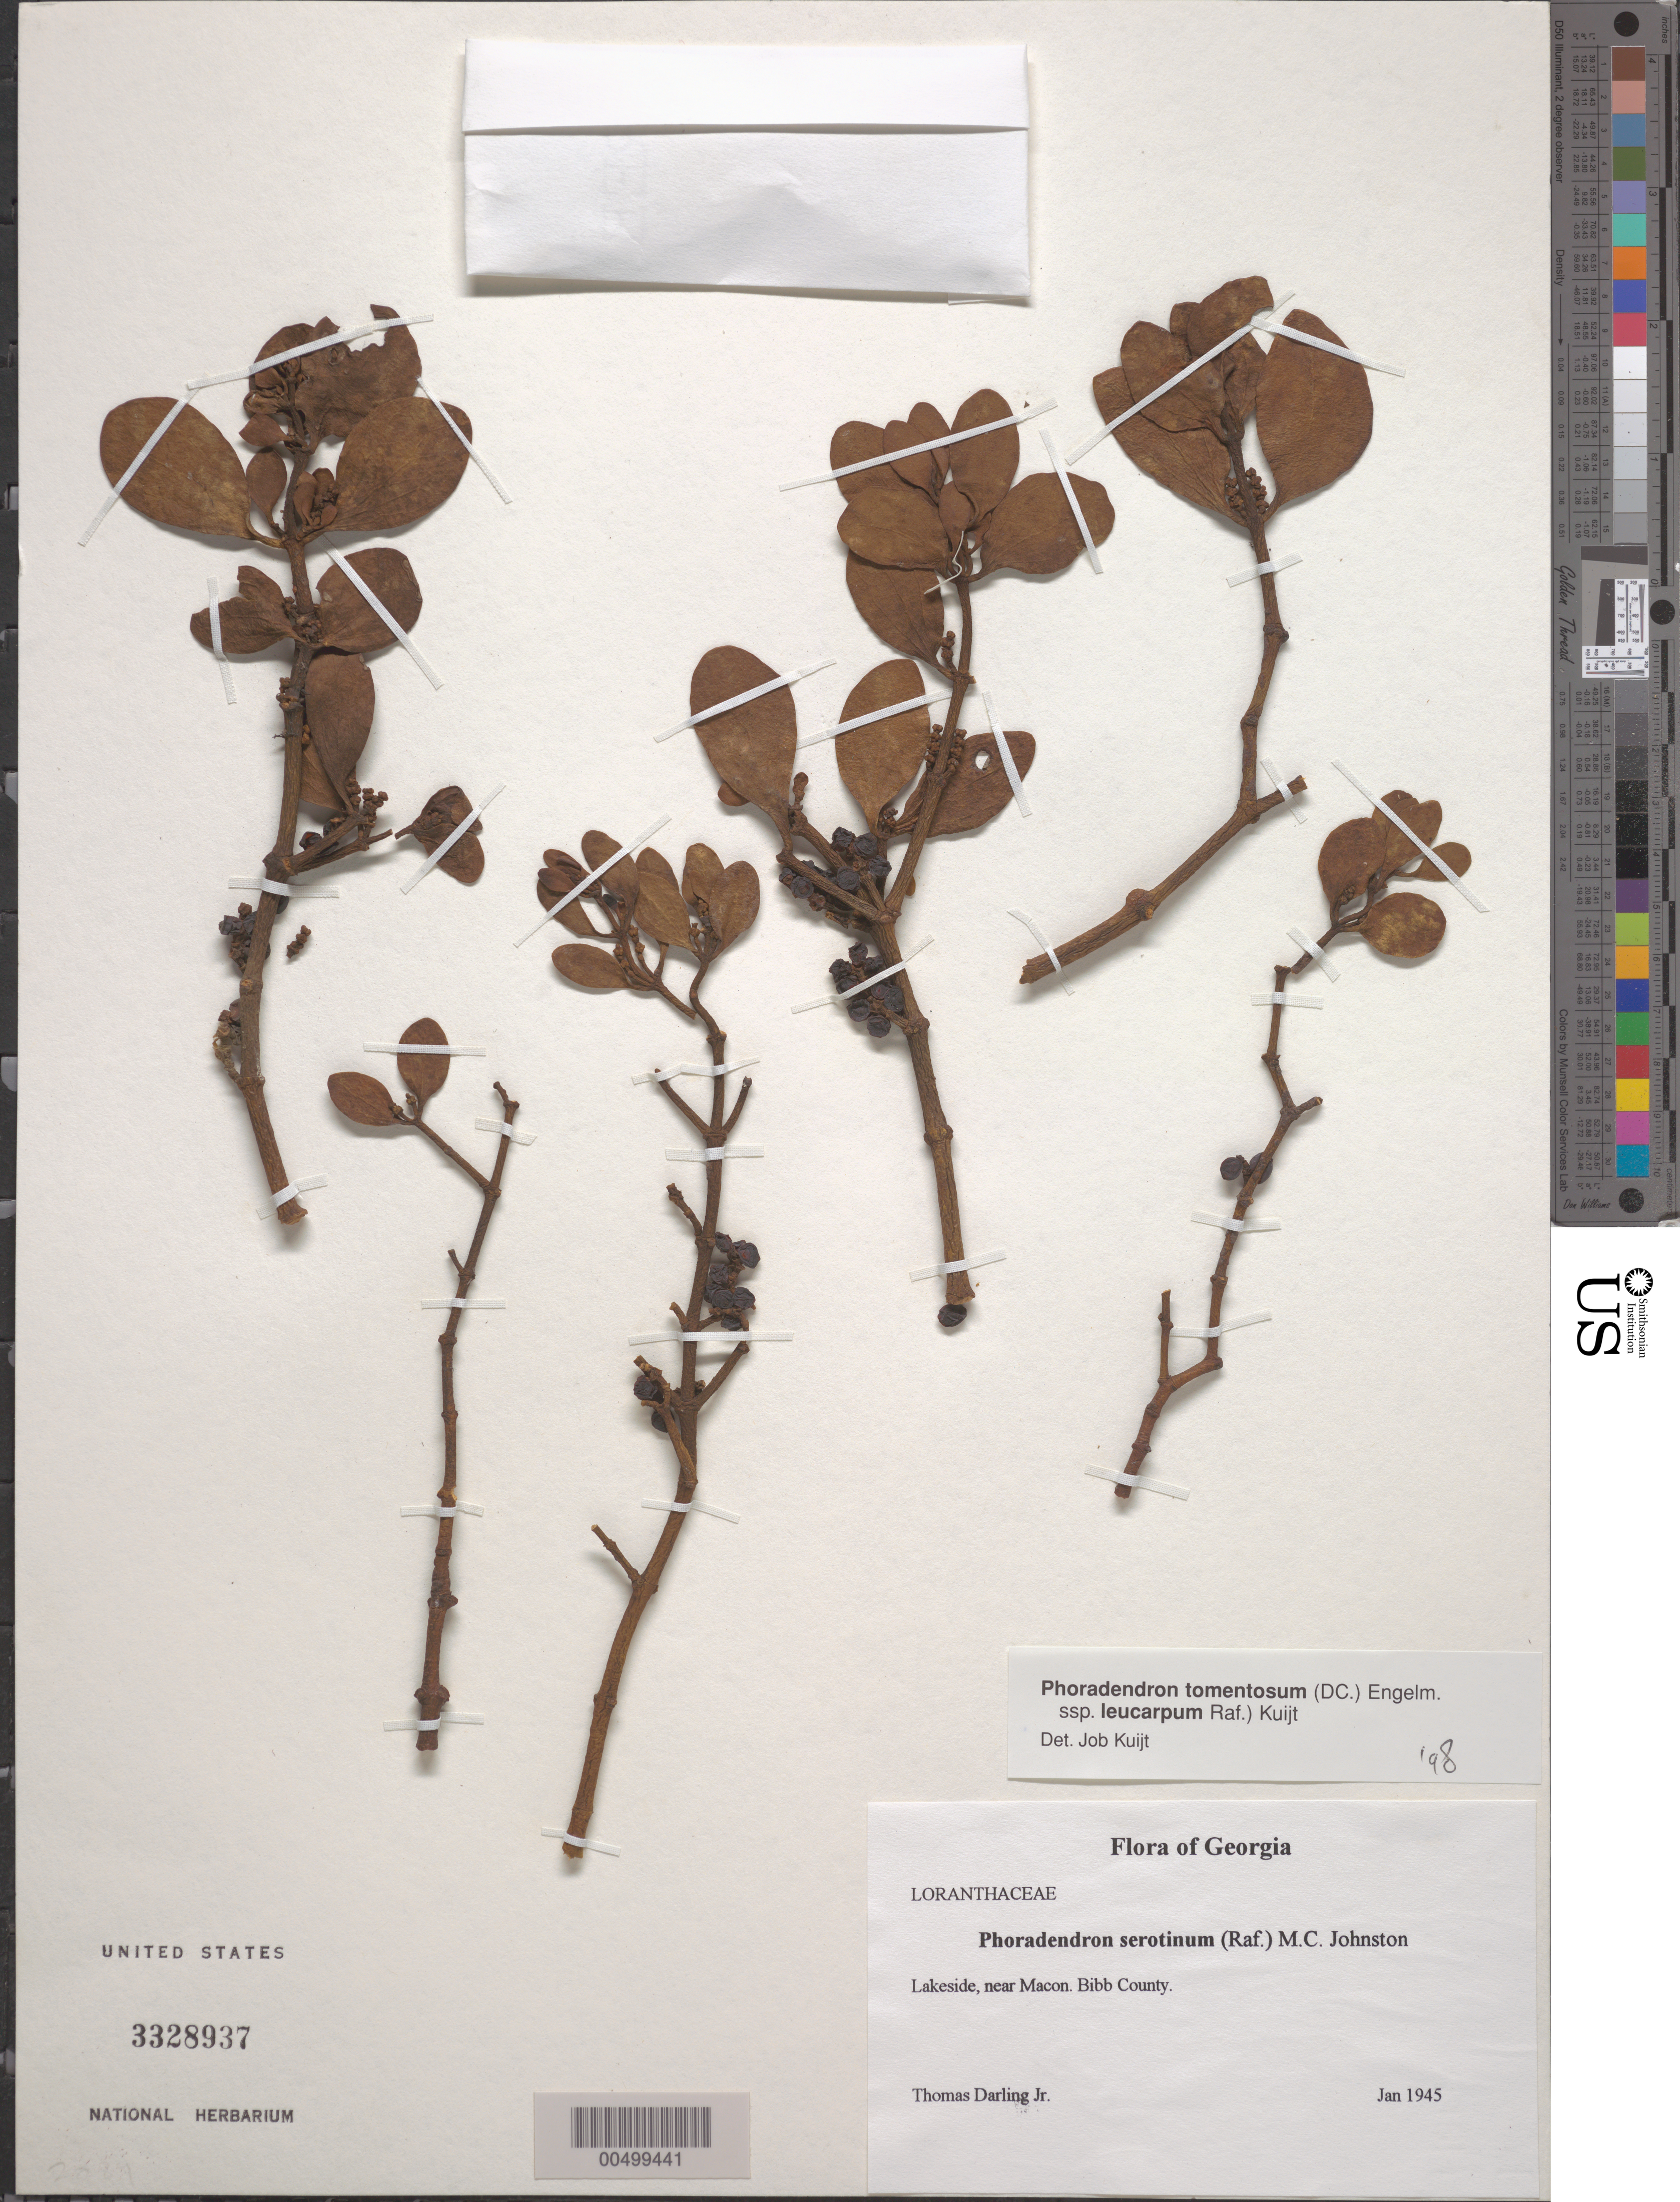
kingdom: Plantae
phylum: Tracheophyta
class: Magnoliopsida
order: Santalales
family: Viscaceae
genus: Phoradendron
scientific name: Phoradendron serotinum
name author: (Raf.) M.C. Johnst.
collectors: T. Darling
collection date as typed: Jan 1945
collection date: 1945-01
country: United States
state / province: Georgia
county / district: Bibb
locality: Lakeside, near Macon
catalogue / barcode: US 3328937